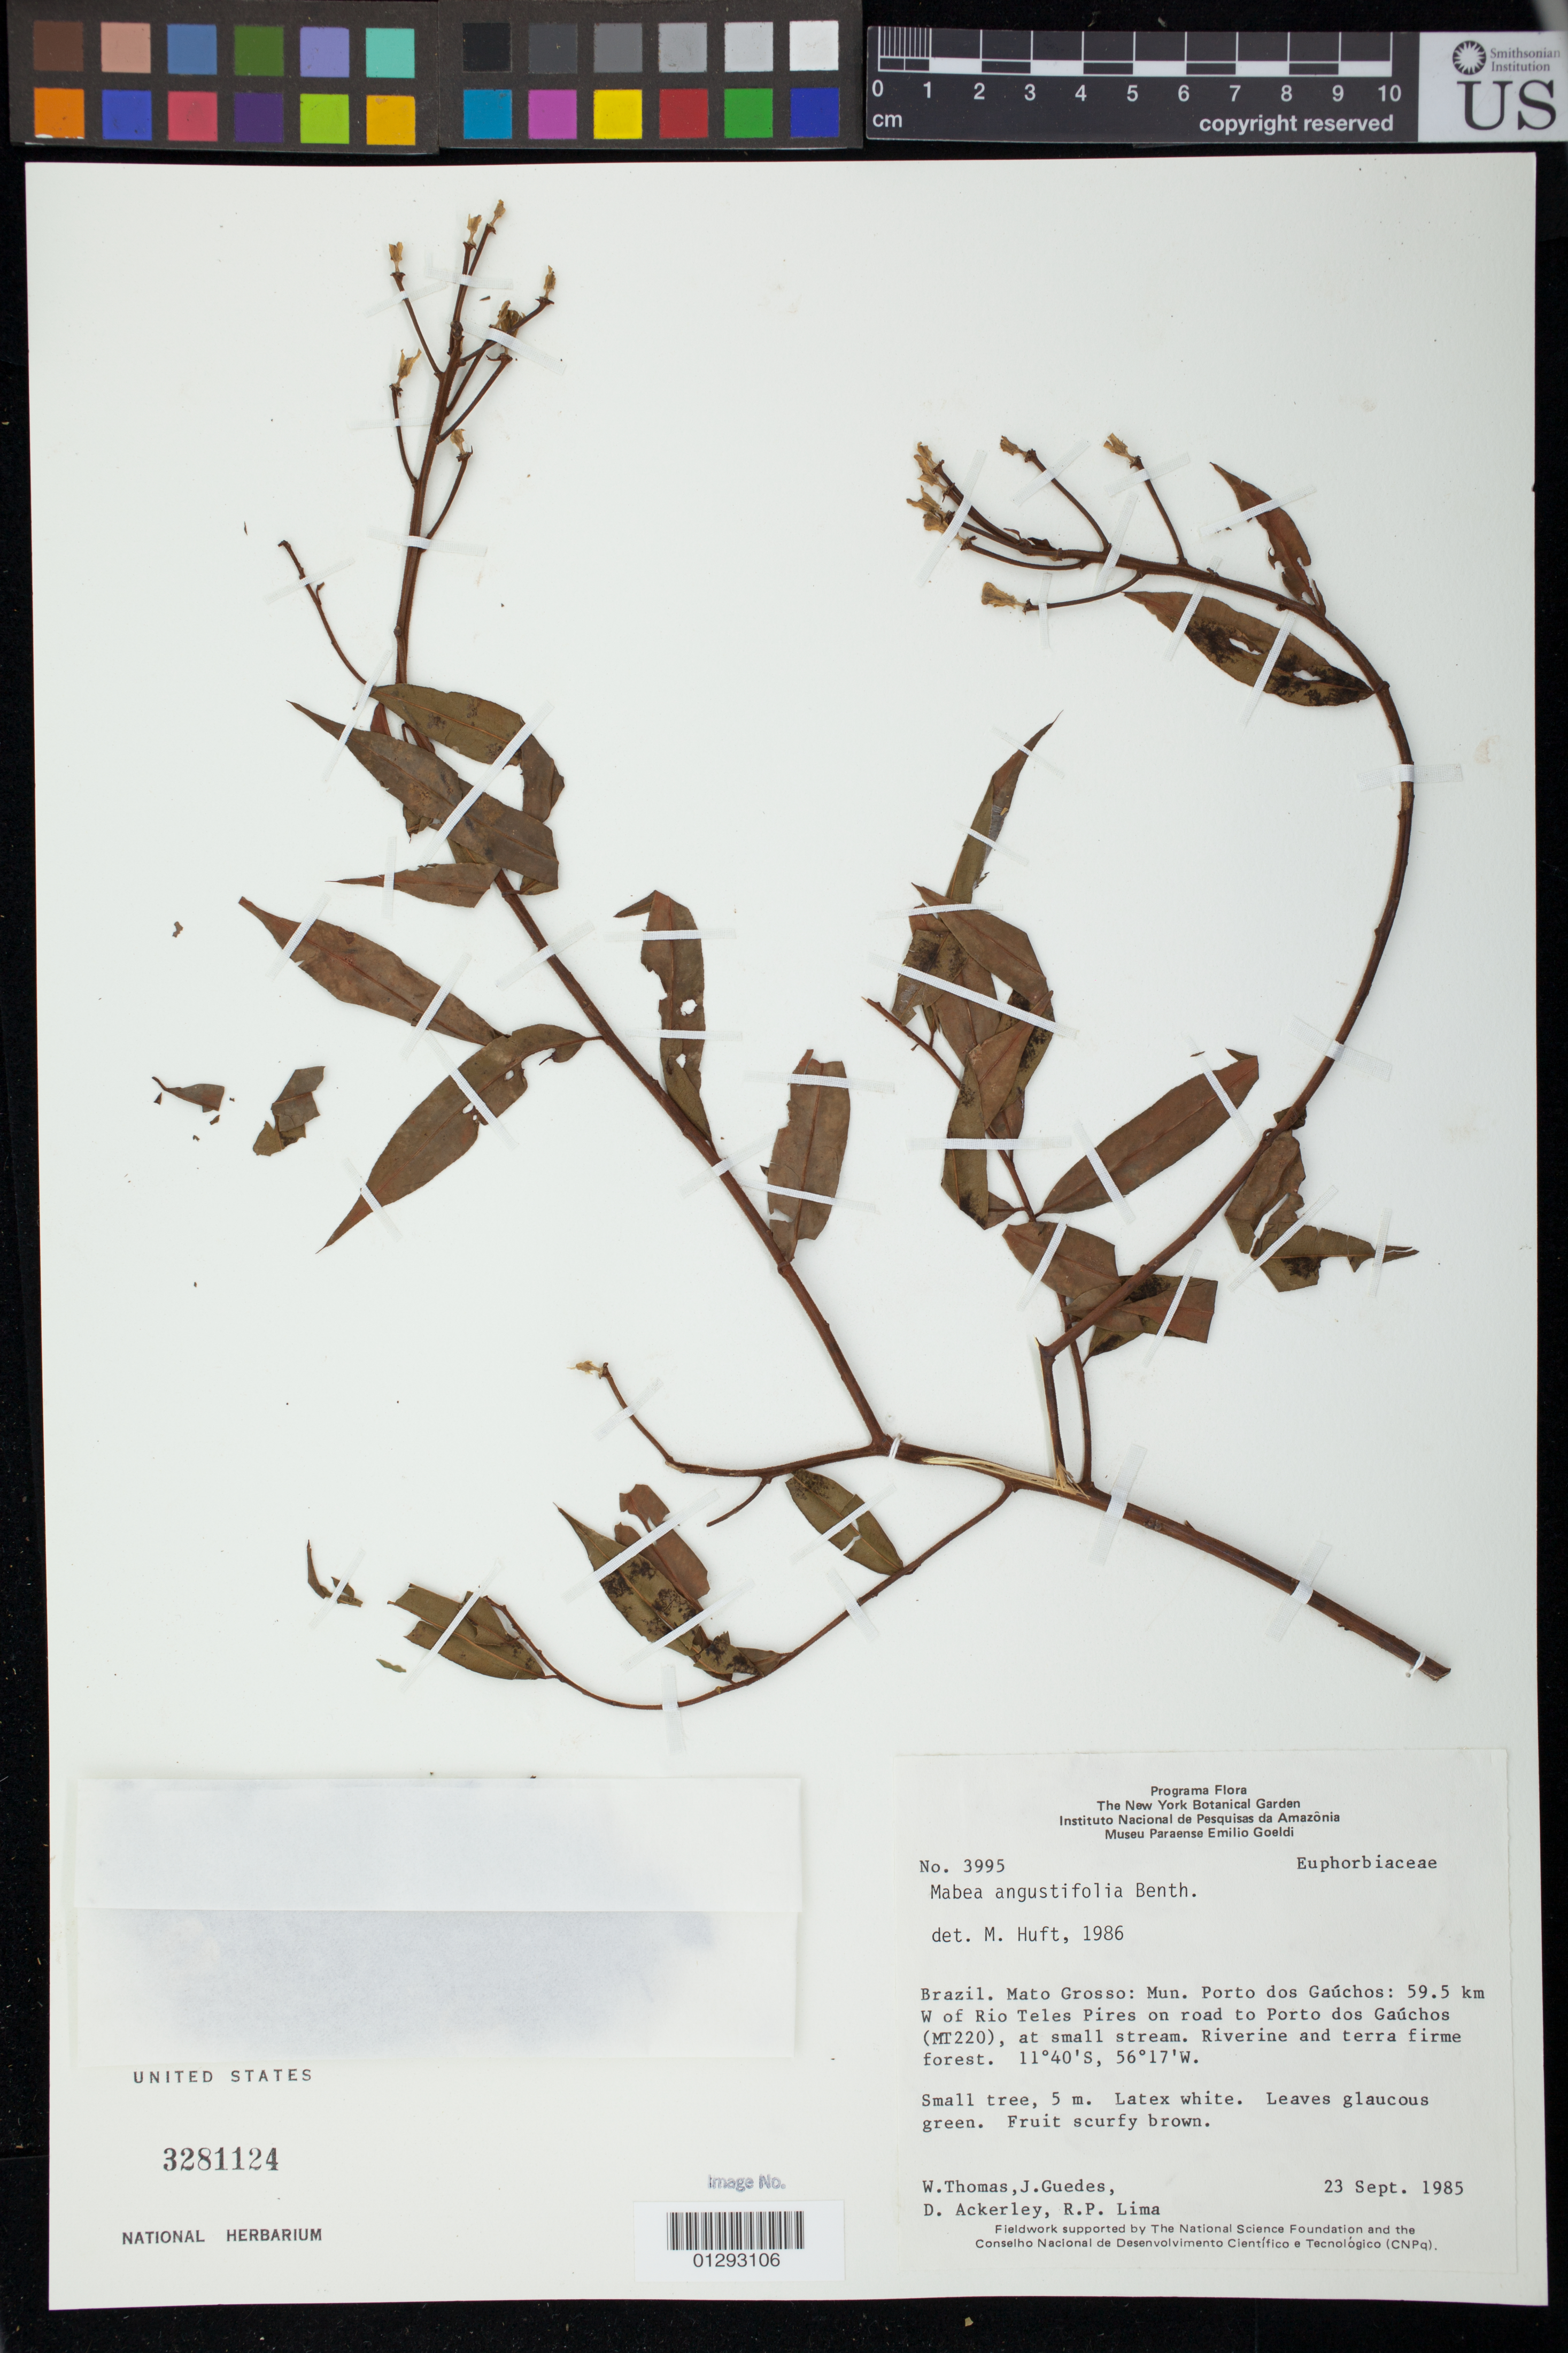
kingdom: Plantae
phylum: Tracheophyta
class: Magnoliopsida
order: Malpighiales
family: Euphorbiaceae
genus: Mabea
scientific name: Mabea angustifolia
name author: Spruce ex Benth.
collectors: W. W. Thomas, J. Guedes, D. Ackerley & R. P. Lima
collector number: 3995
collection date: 1985-09-23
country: Brazil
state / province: Mato Grosso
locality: Mun. Porto dos Gauchos: 59.5 km W of Rio Teles Pires on road to Porto dos Gauchos (MT220) at small stream.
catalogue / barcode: US 3281124